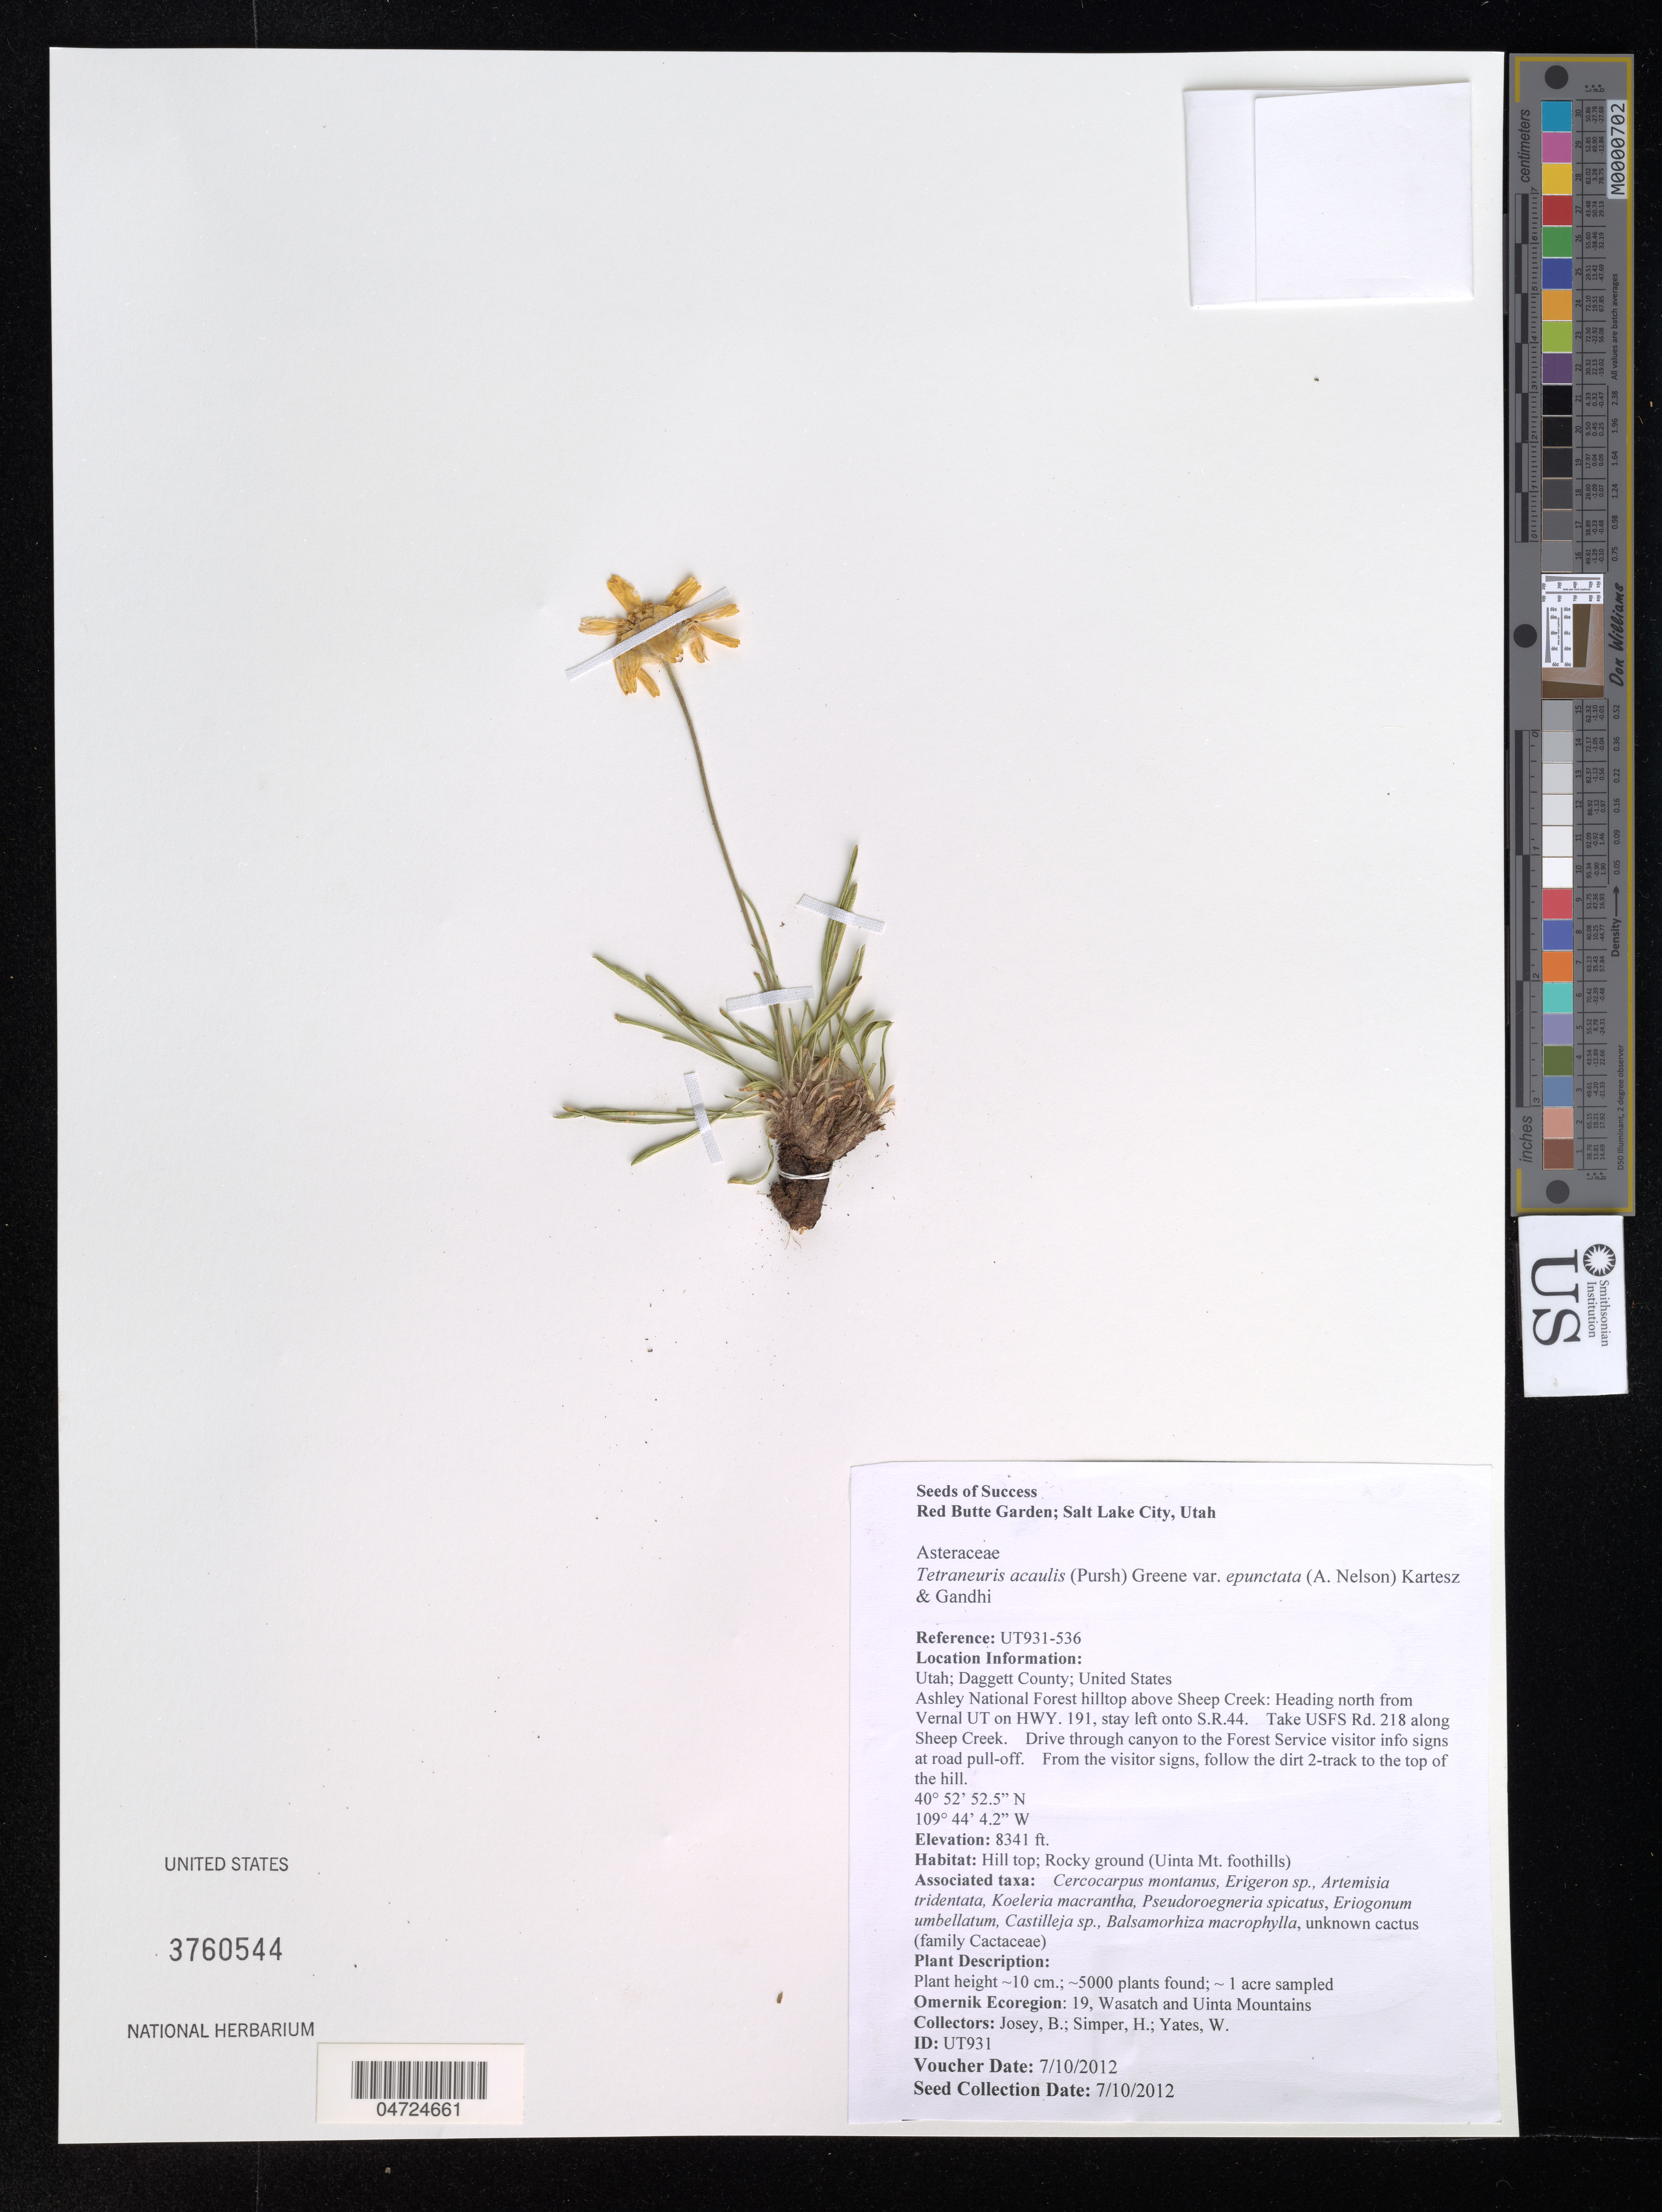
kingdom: Plantae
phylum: Tracheophyta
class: Magnoliopsida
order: Asterales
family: Asteraceae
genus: Tetraneuris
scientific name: Tetraneuris acaulis var. epunctata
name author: (A. Nelson) Kartesz & Gandhi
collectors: B. Josey, H. Simper & W. Yates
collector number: UT931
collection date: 2012-07-10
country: United States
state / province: Utah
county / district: Daggett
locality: Daggett County. Ashley National Forest hilltop above Sheep Creek: Heading north from Vernal UT on HWY. 191, stay left onto S.R.44. Take USFS Rd. 218 along Sheep Creek. Drive through canyon to the Forest Service visitor info signs at road pull-off. From the visitor signs, follow the dirt 2-track to the top of the hill. Hill top, Rocky ground (Uinta Mt. foothills). Omernik Ecoregion: 19, Wasatch and Uinta Mountains.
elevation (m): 2542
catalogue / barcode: US 3760544